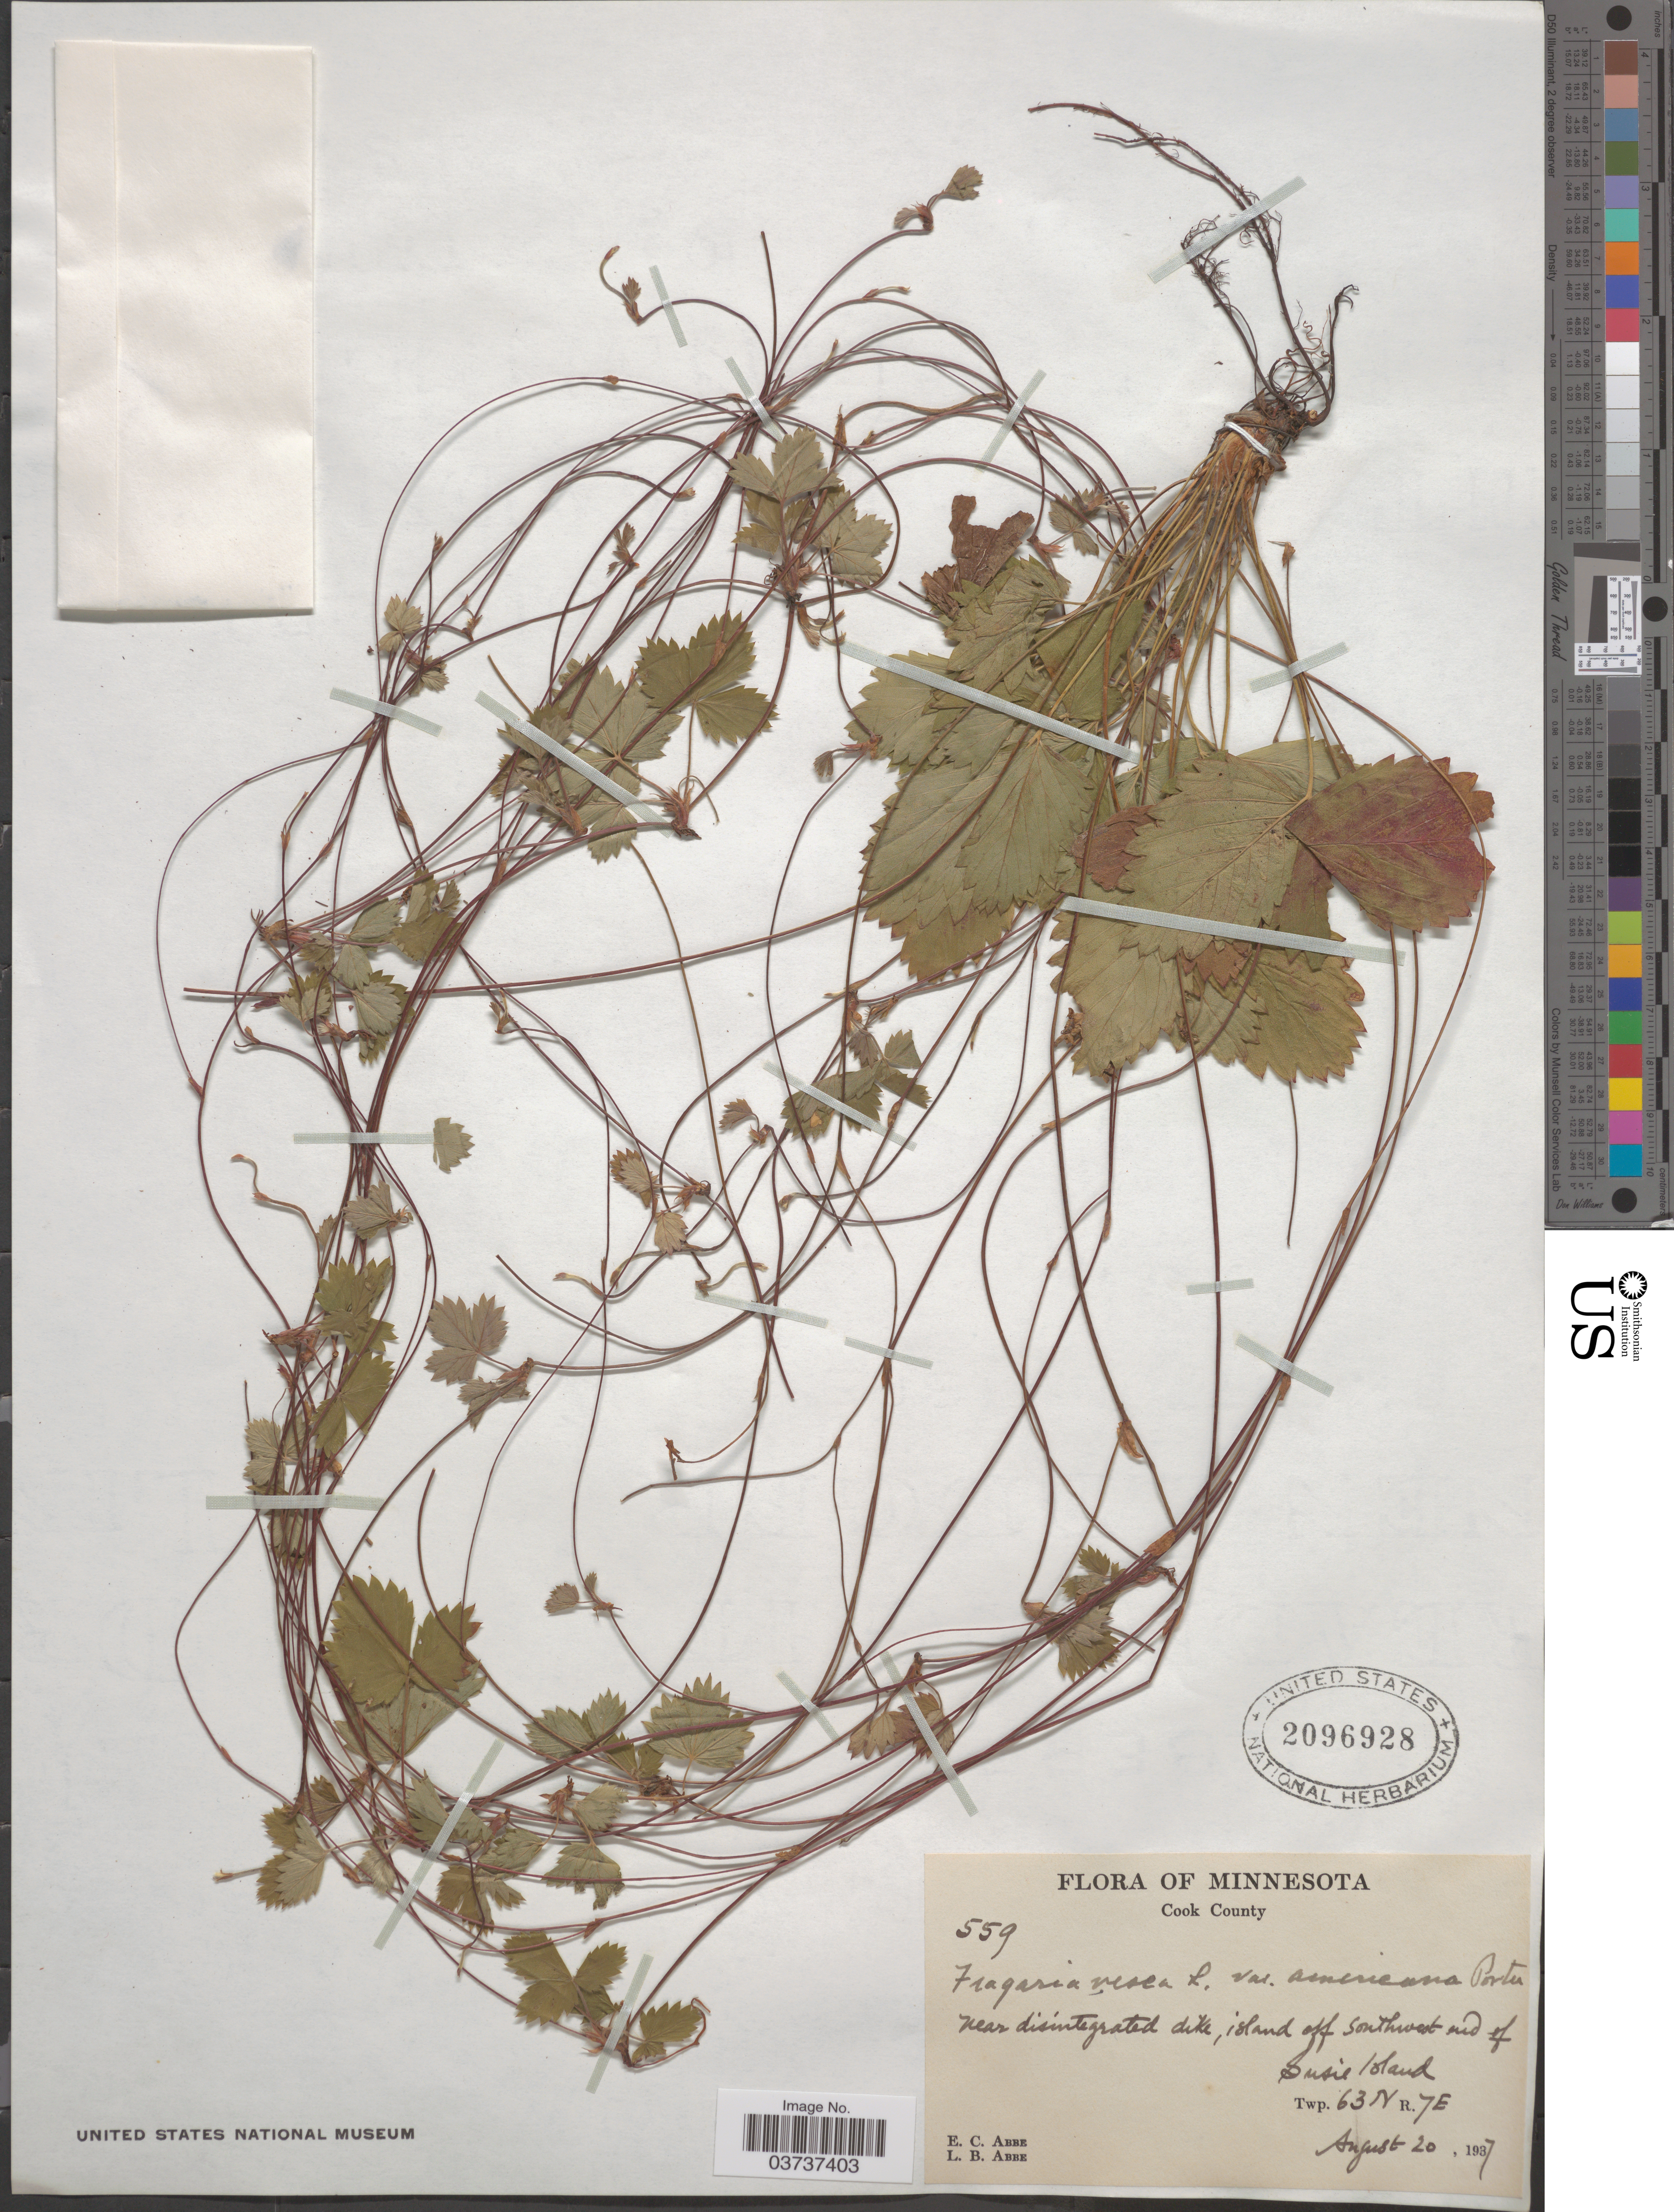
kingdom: Plantae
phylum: Tracheophyta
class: Magnoliopsida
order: Rosales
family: Rosaceae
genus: Fragaria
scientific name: Fragaria vesca subsp. americana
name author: (Porter) Staudt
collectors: E. C. Abbe & L. B. Abbe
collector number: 559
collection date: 1937-08-20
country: United States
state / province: Minnesota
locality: Cook County. Near disintegrated dike, island off southwest end of Susie Island. Twp. 63 N R. 7E.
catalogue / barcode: US 2096928